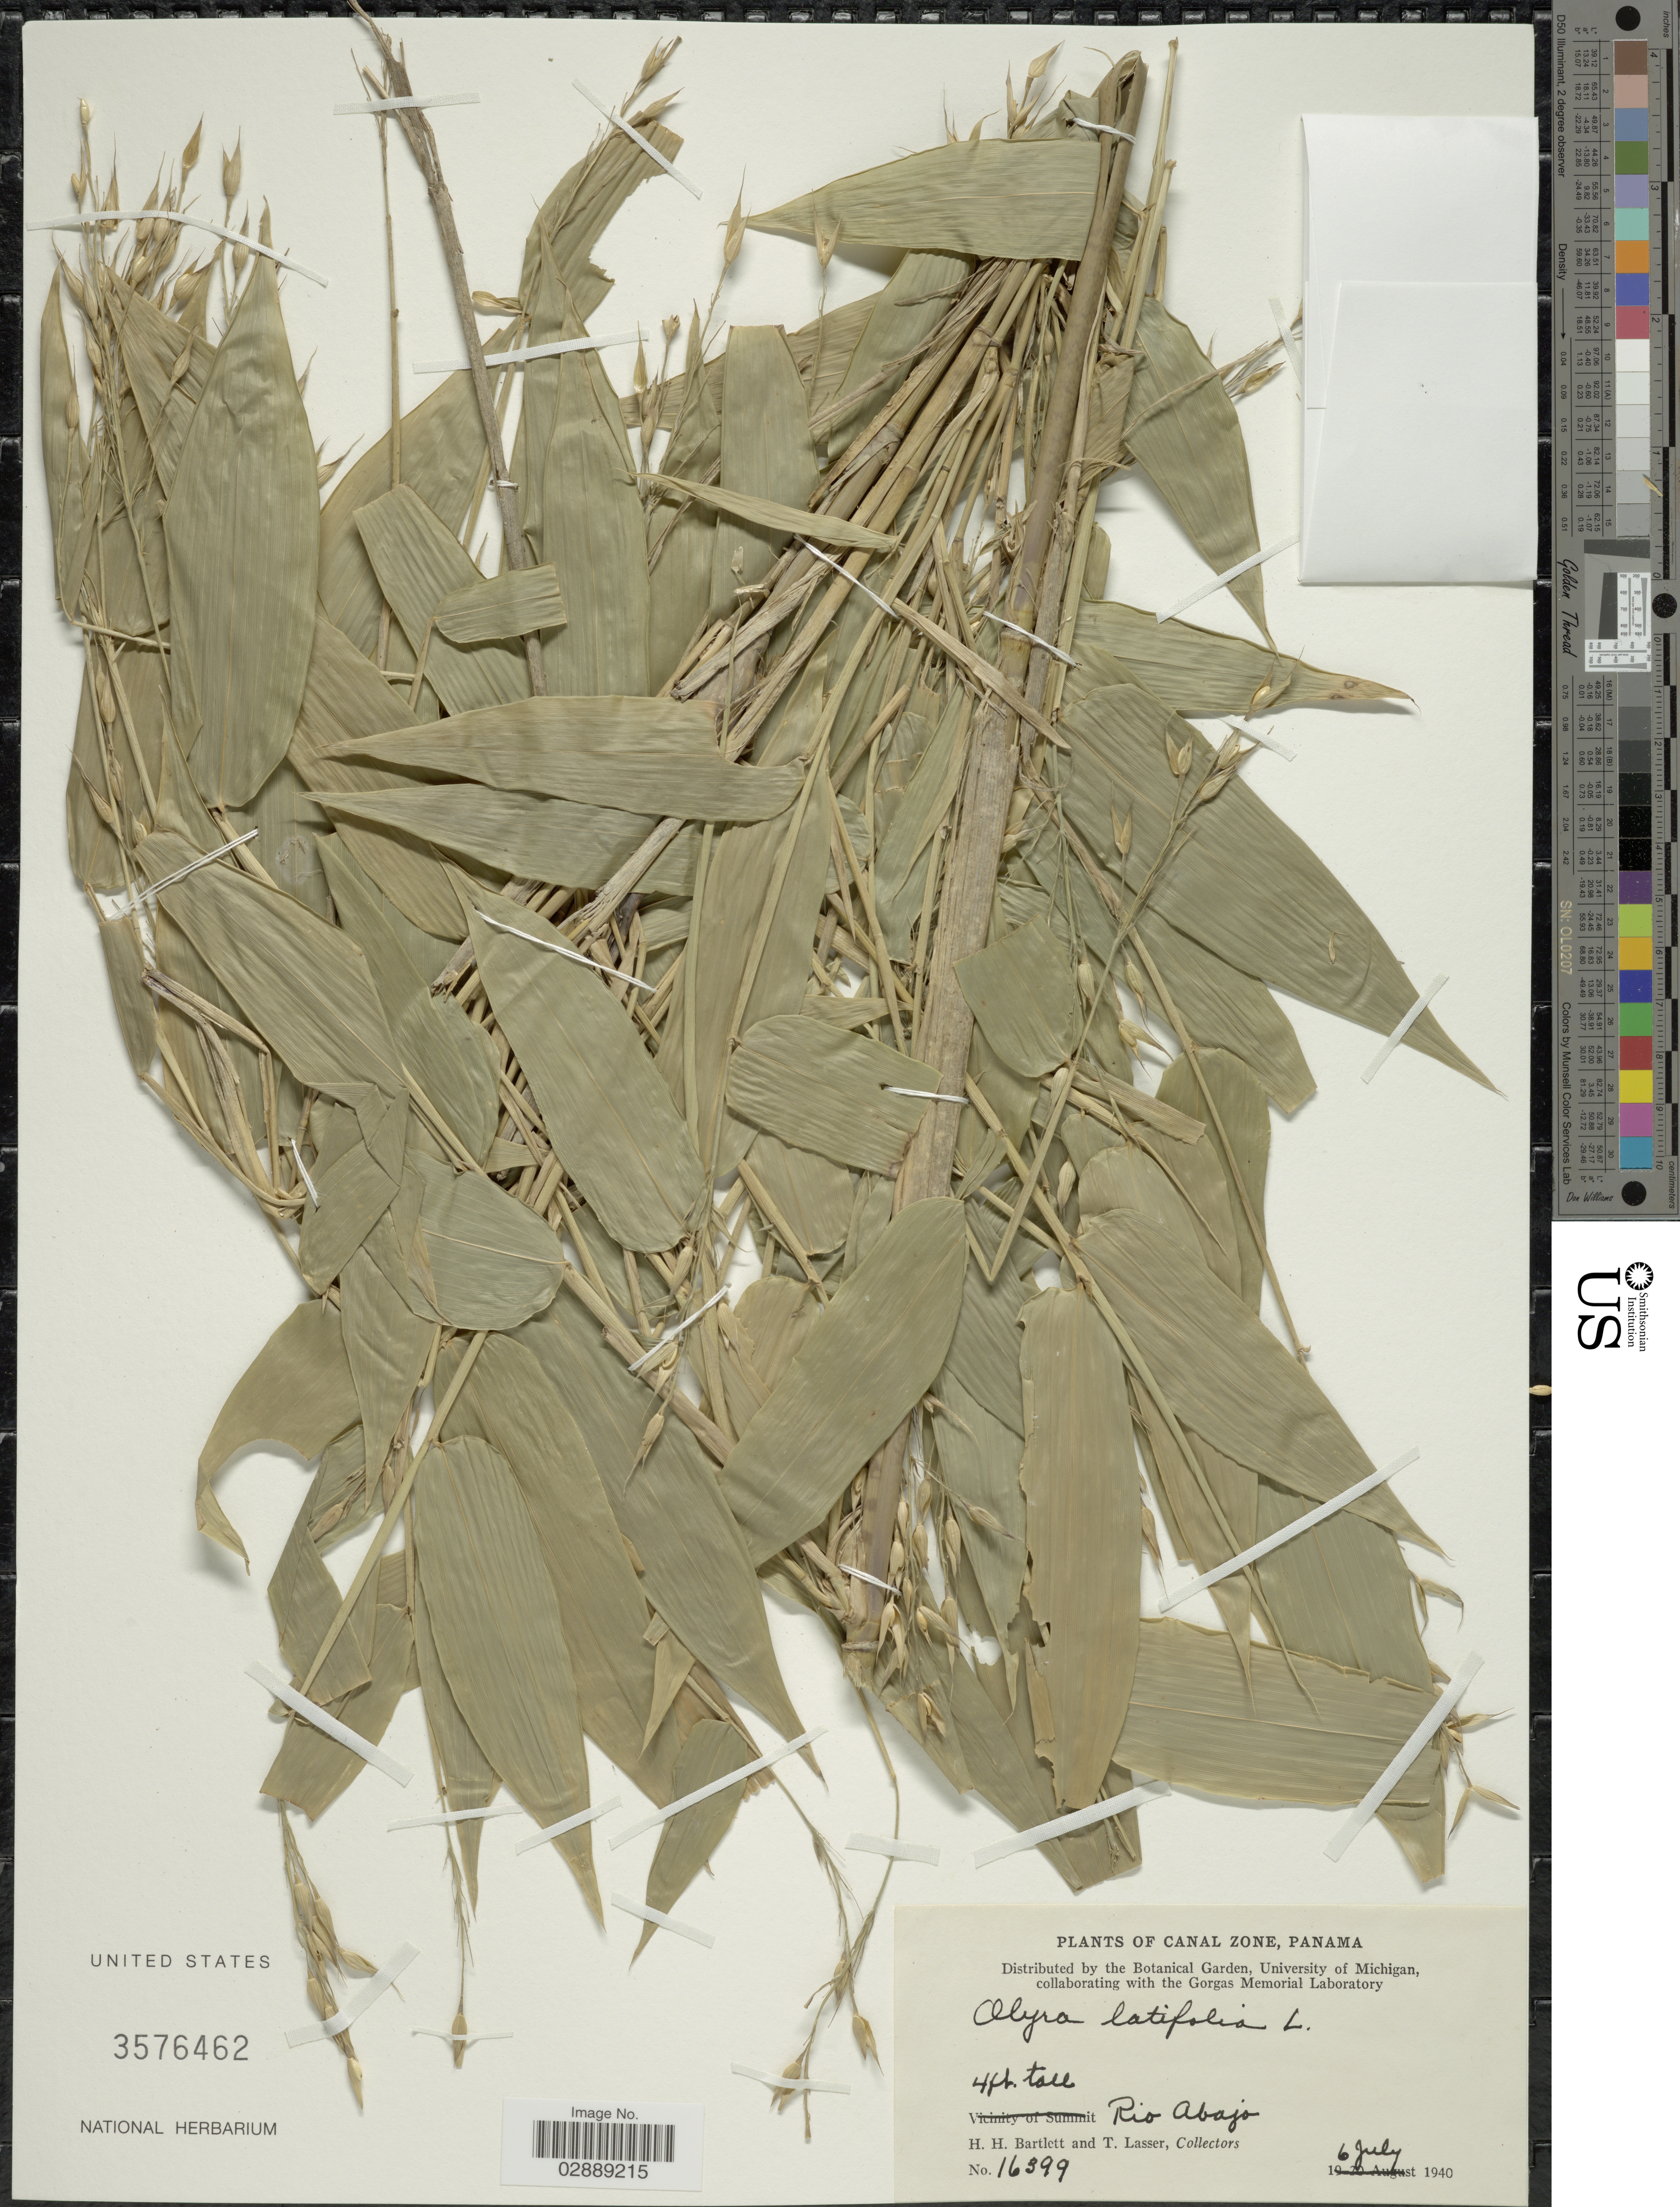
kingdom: Plantae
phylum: Tracheophyta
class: Liliopsida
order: Poales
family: Poaceae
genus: Olyra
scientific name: Olyra latifolia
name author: L.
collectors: H. H. Bartlett & T. Lasser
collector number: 16399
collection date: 1940-07-06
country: Panama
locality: Rio Abajo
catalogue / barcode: US 3576462